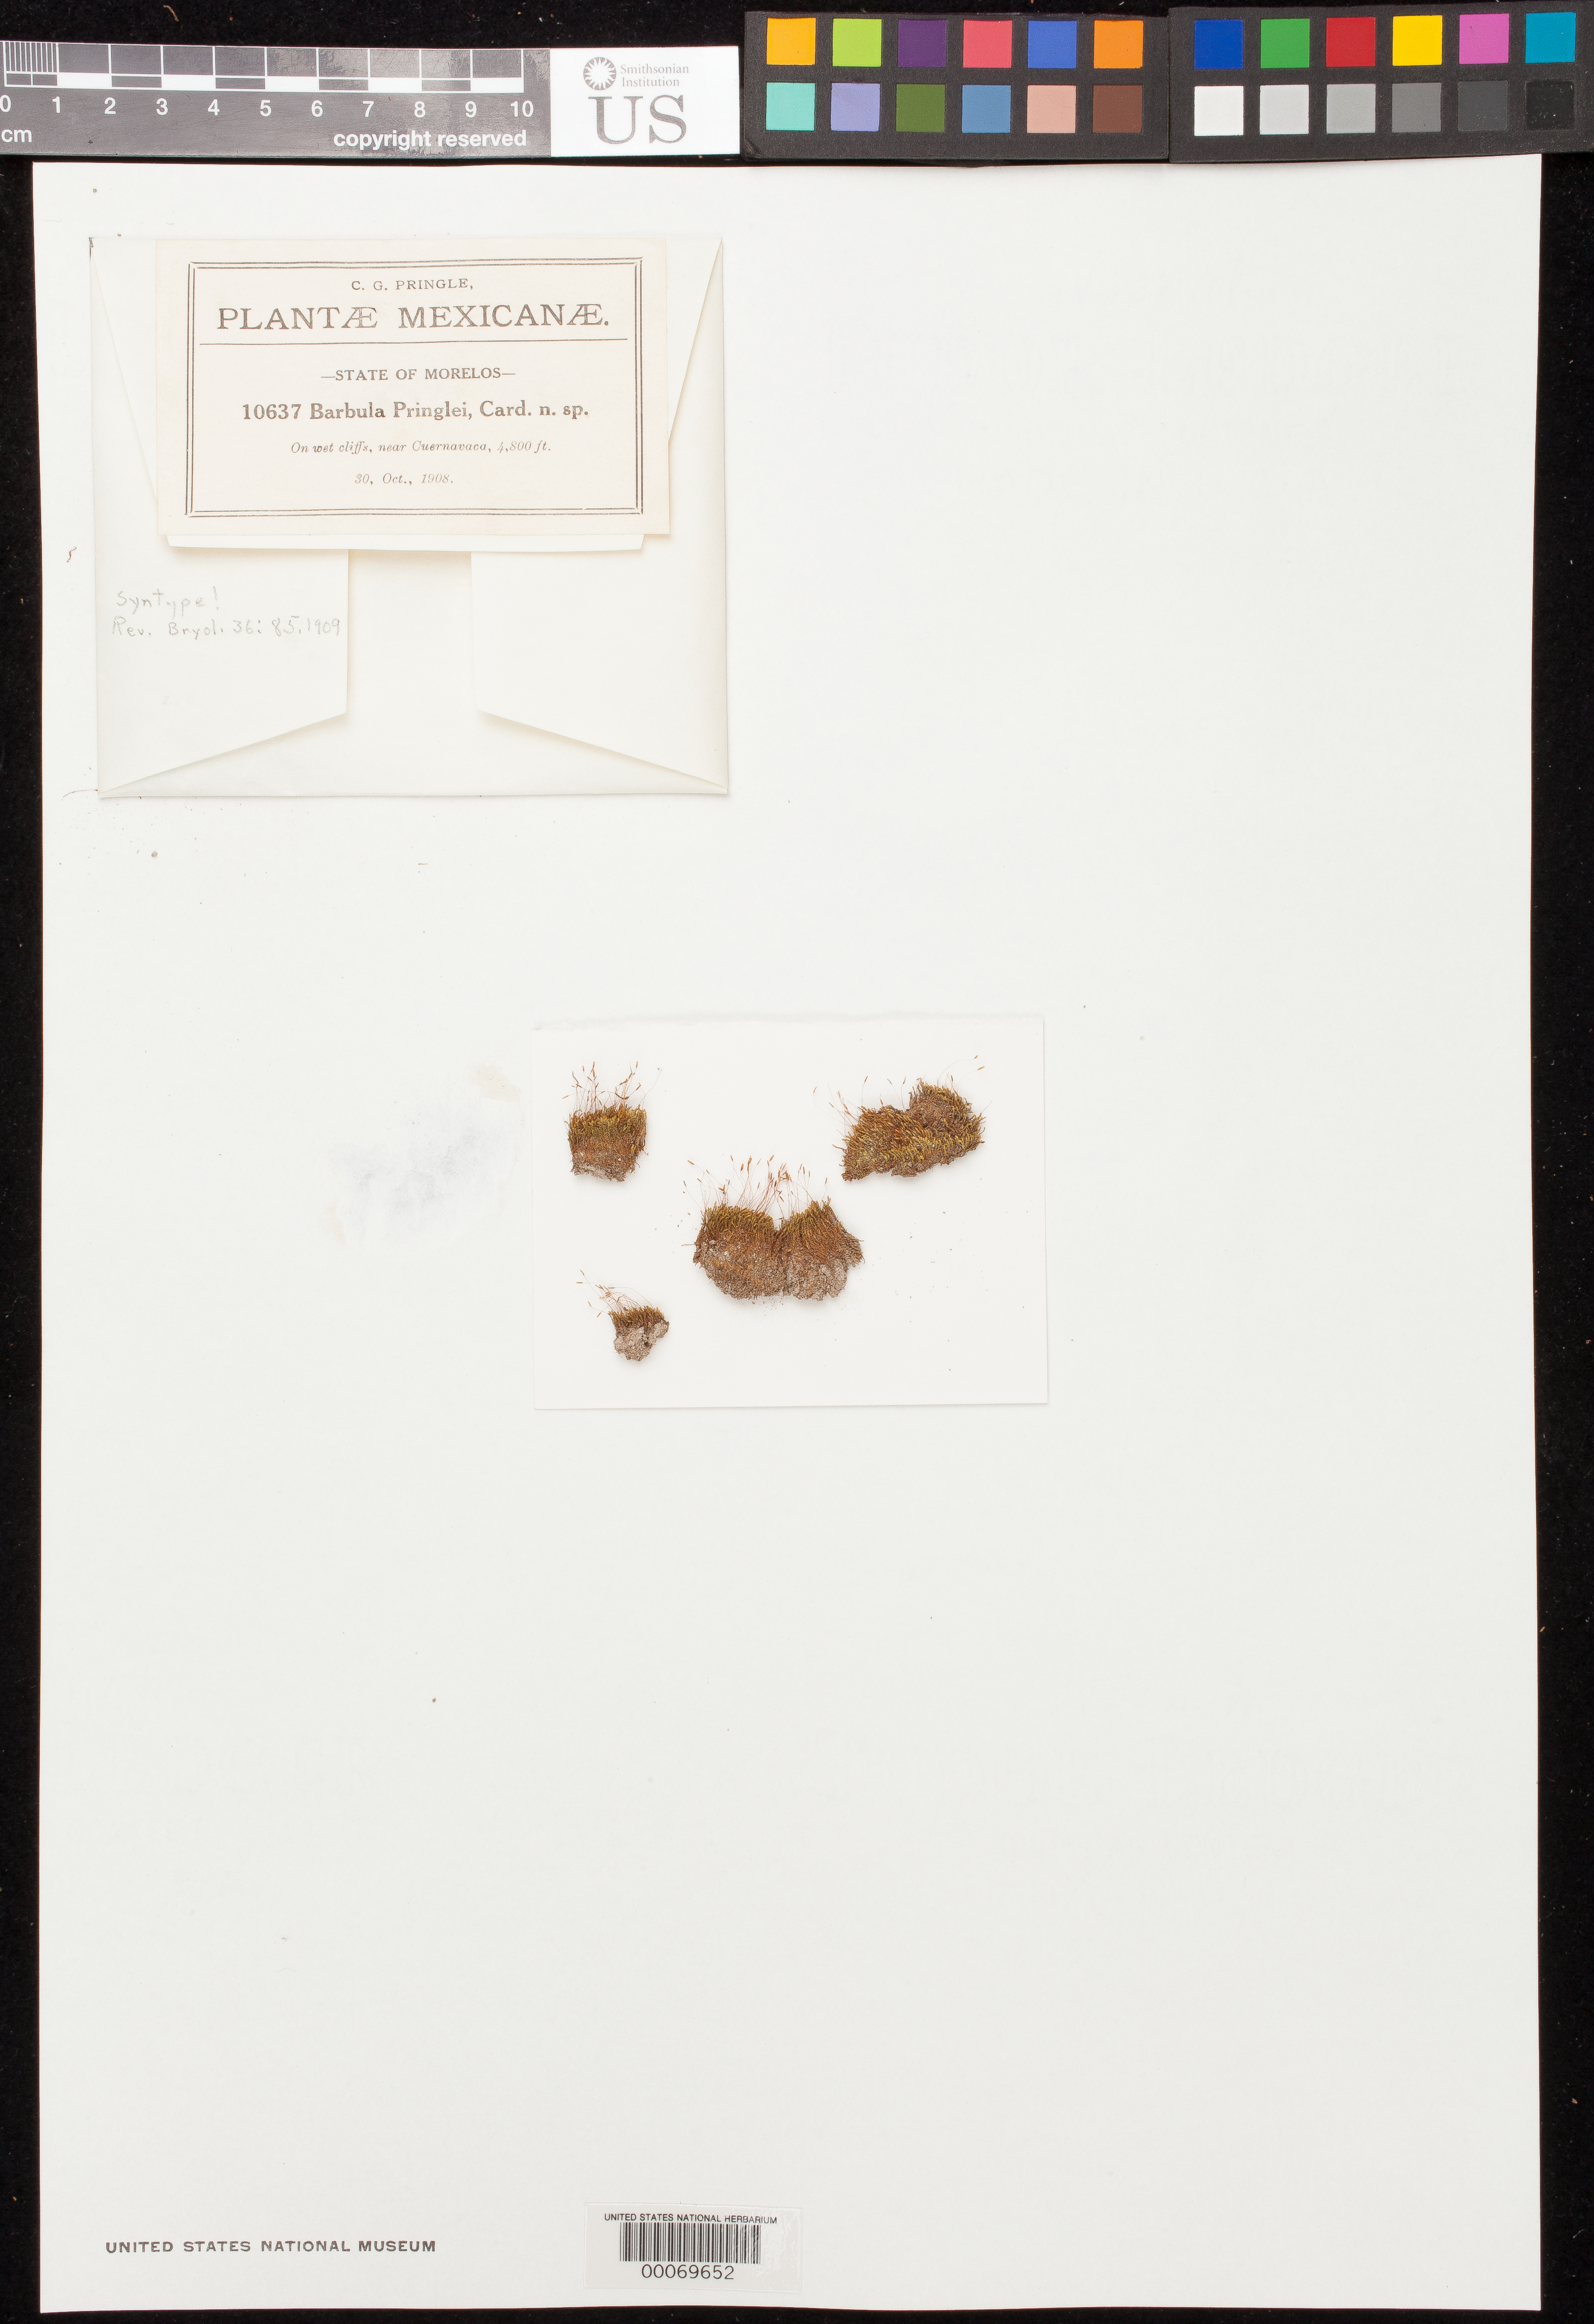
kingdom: Plantae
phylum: Bryophyta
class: Bryopsida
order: Pottiales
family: Pottiaceae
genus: Barbula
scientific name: Barbula pringlei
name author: Cardot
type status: Syntype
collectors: C. G. Pringle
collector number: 10637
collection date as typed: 30 Oct 1908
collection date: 1908-10-30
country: Mexico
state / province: Morelos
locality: Near Cuernavaca.